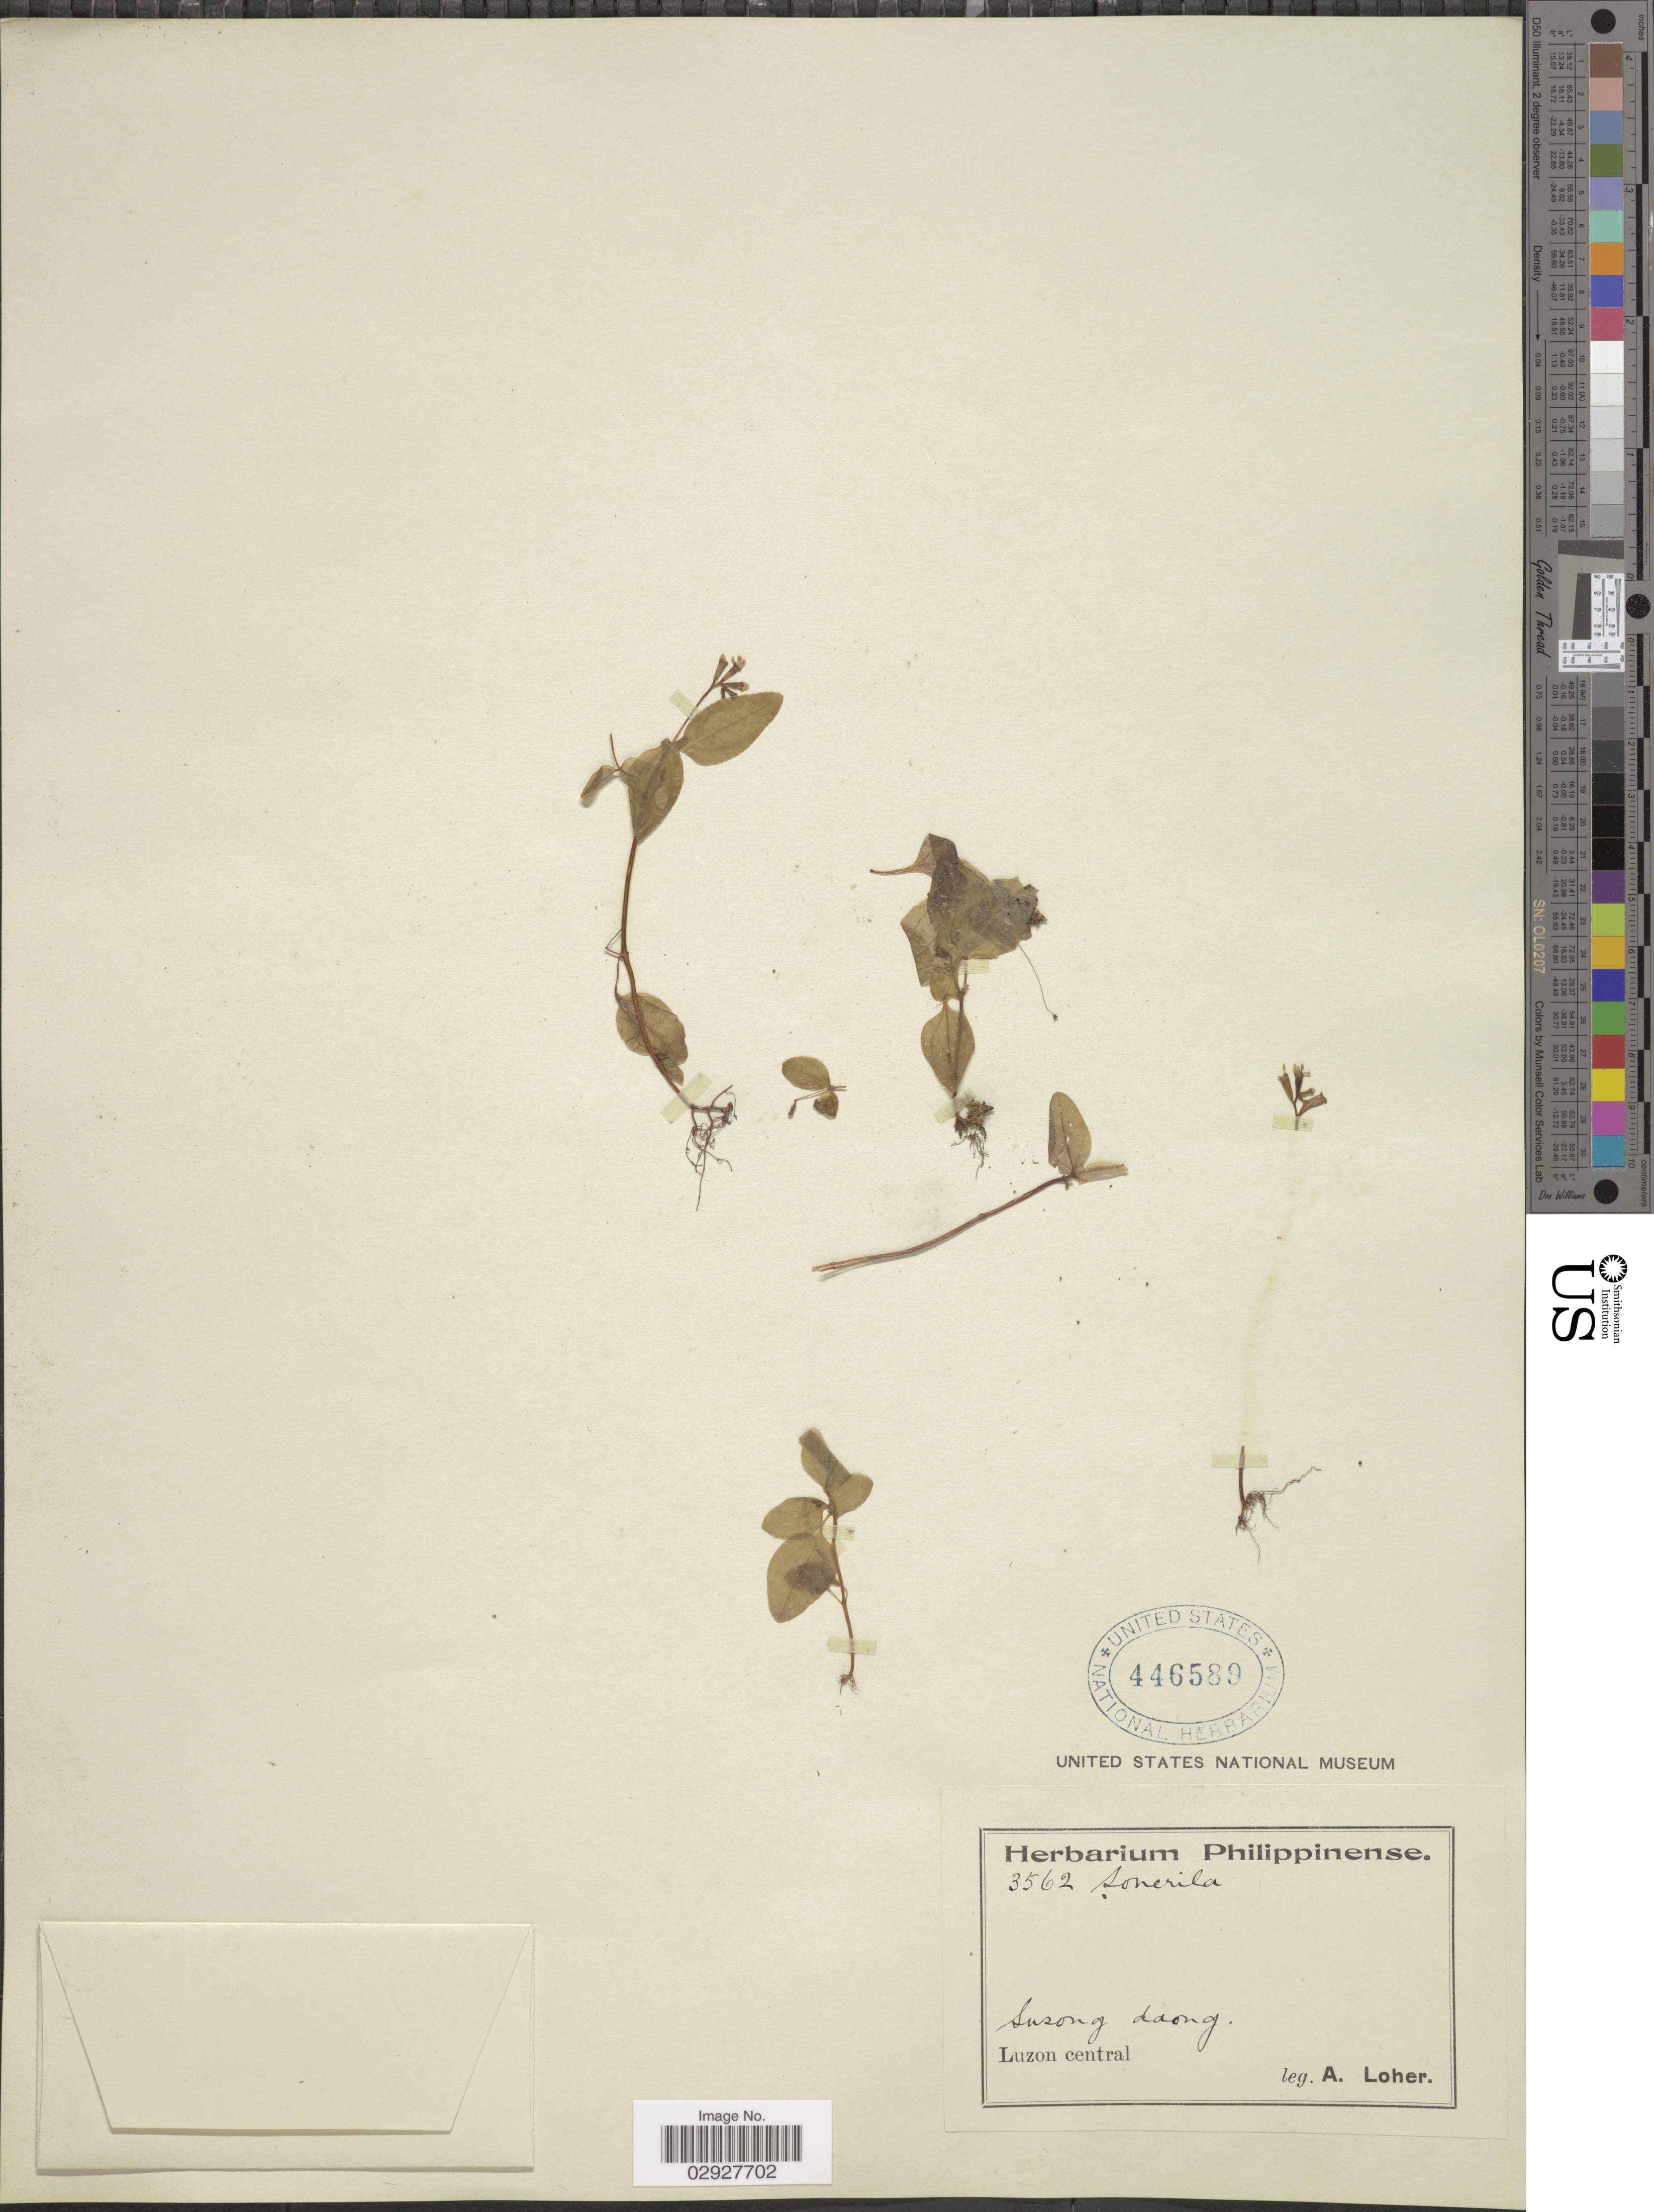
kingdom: Plantae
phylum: Tracheophyta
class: Magnoliopsida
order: Myrtales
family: Melastomataceae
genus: Sonerila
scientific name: Sonerila brachyandra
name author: Naudin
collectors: A. Loher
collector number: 3562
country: Philippines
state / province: Central Luzon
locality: Susong daong. Luzon central.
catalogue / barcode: US 446589